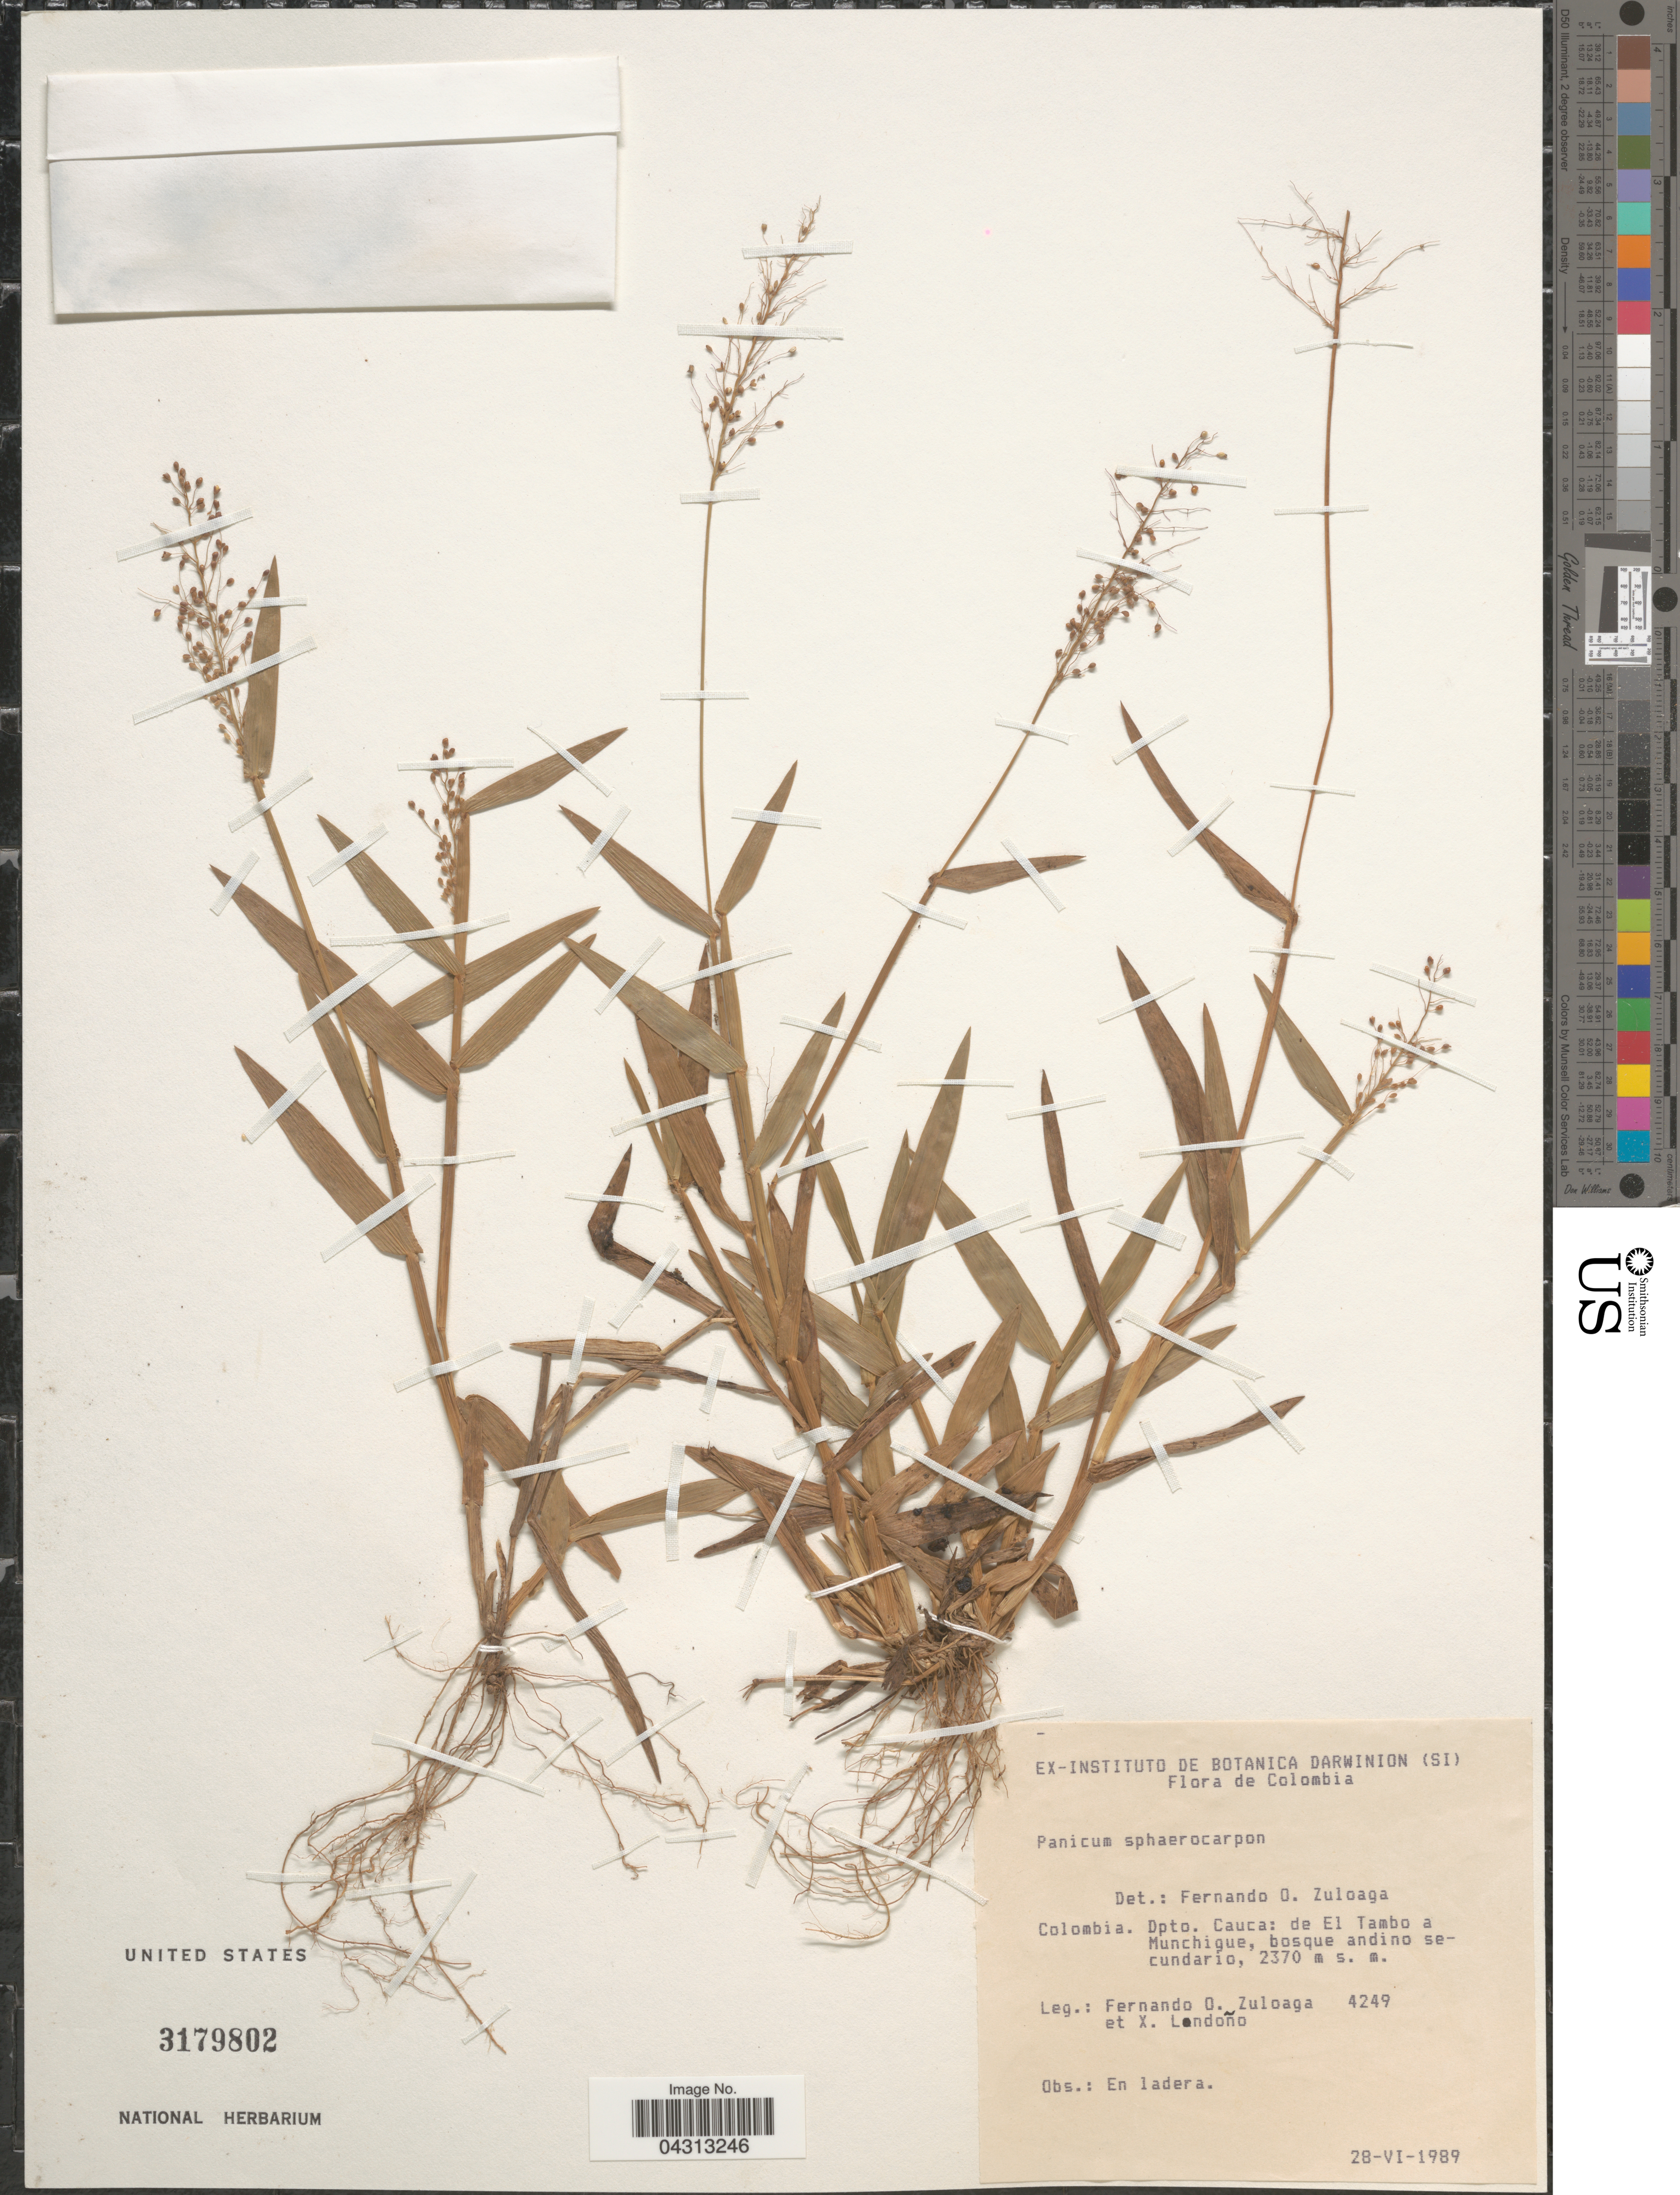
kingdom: Plantae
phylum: Tracheophyta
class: Liliopsida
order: Poales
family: Poaceae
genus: Dichanthelium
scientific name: Dichanthelium sphaerocarpon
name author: (Elliott) Gould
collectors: F. O. Zuloaga & X. Landono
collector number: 4249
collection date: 1989-06-28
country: Colombia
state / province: Cauca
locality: Dpto. Cauca: de El Tambo a Munchigue.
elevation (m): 2370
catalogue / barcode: US 3179802